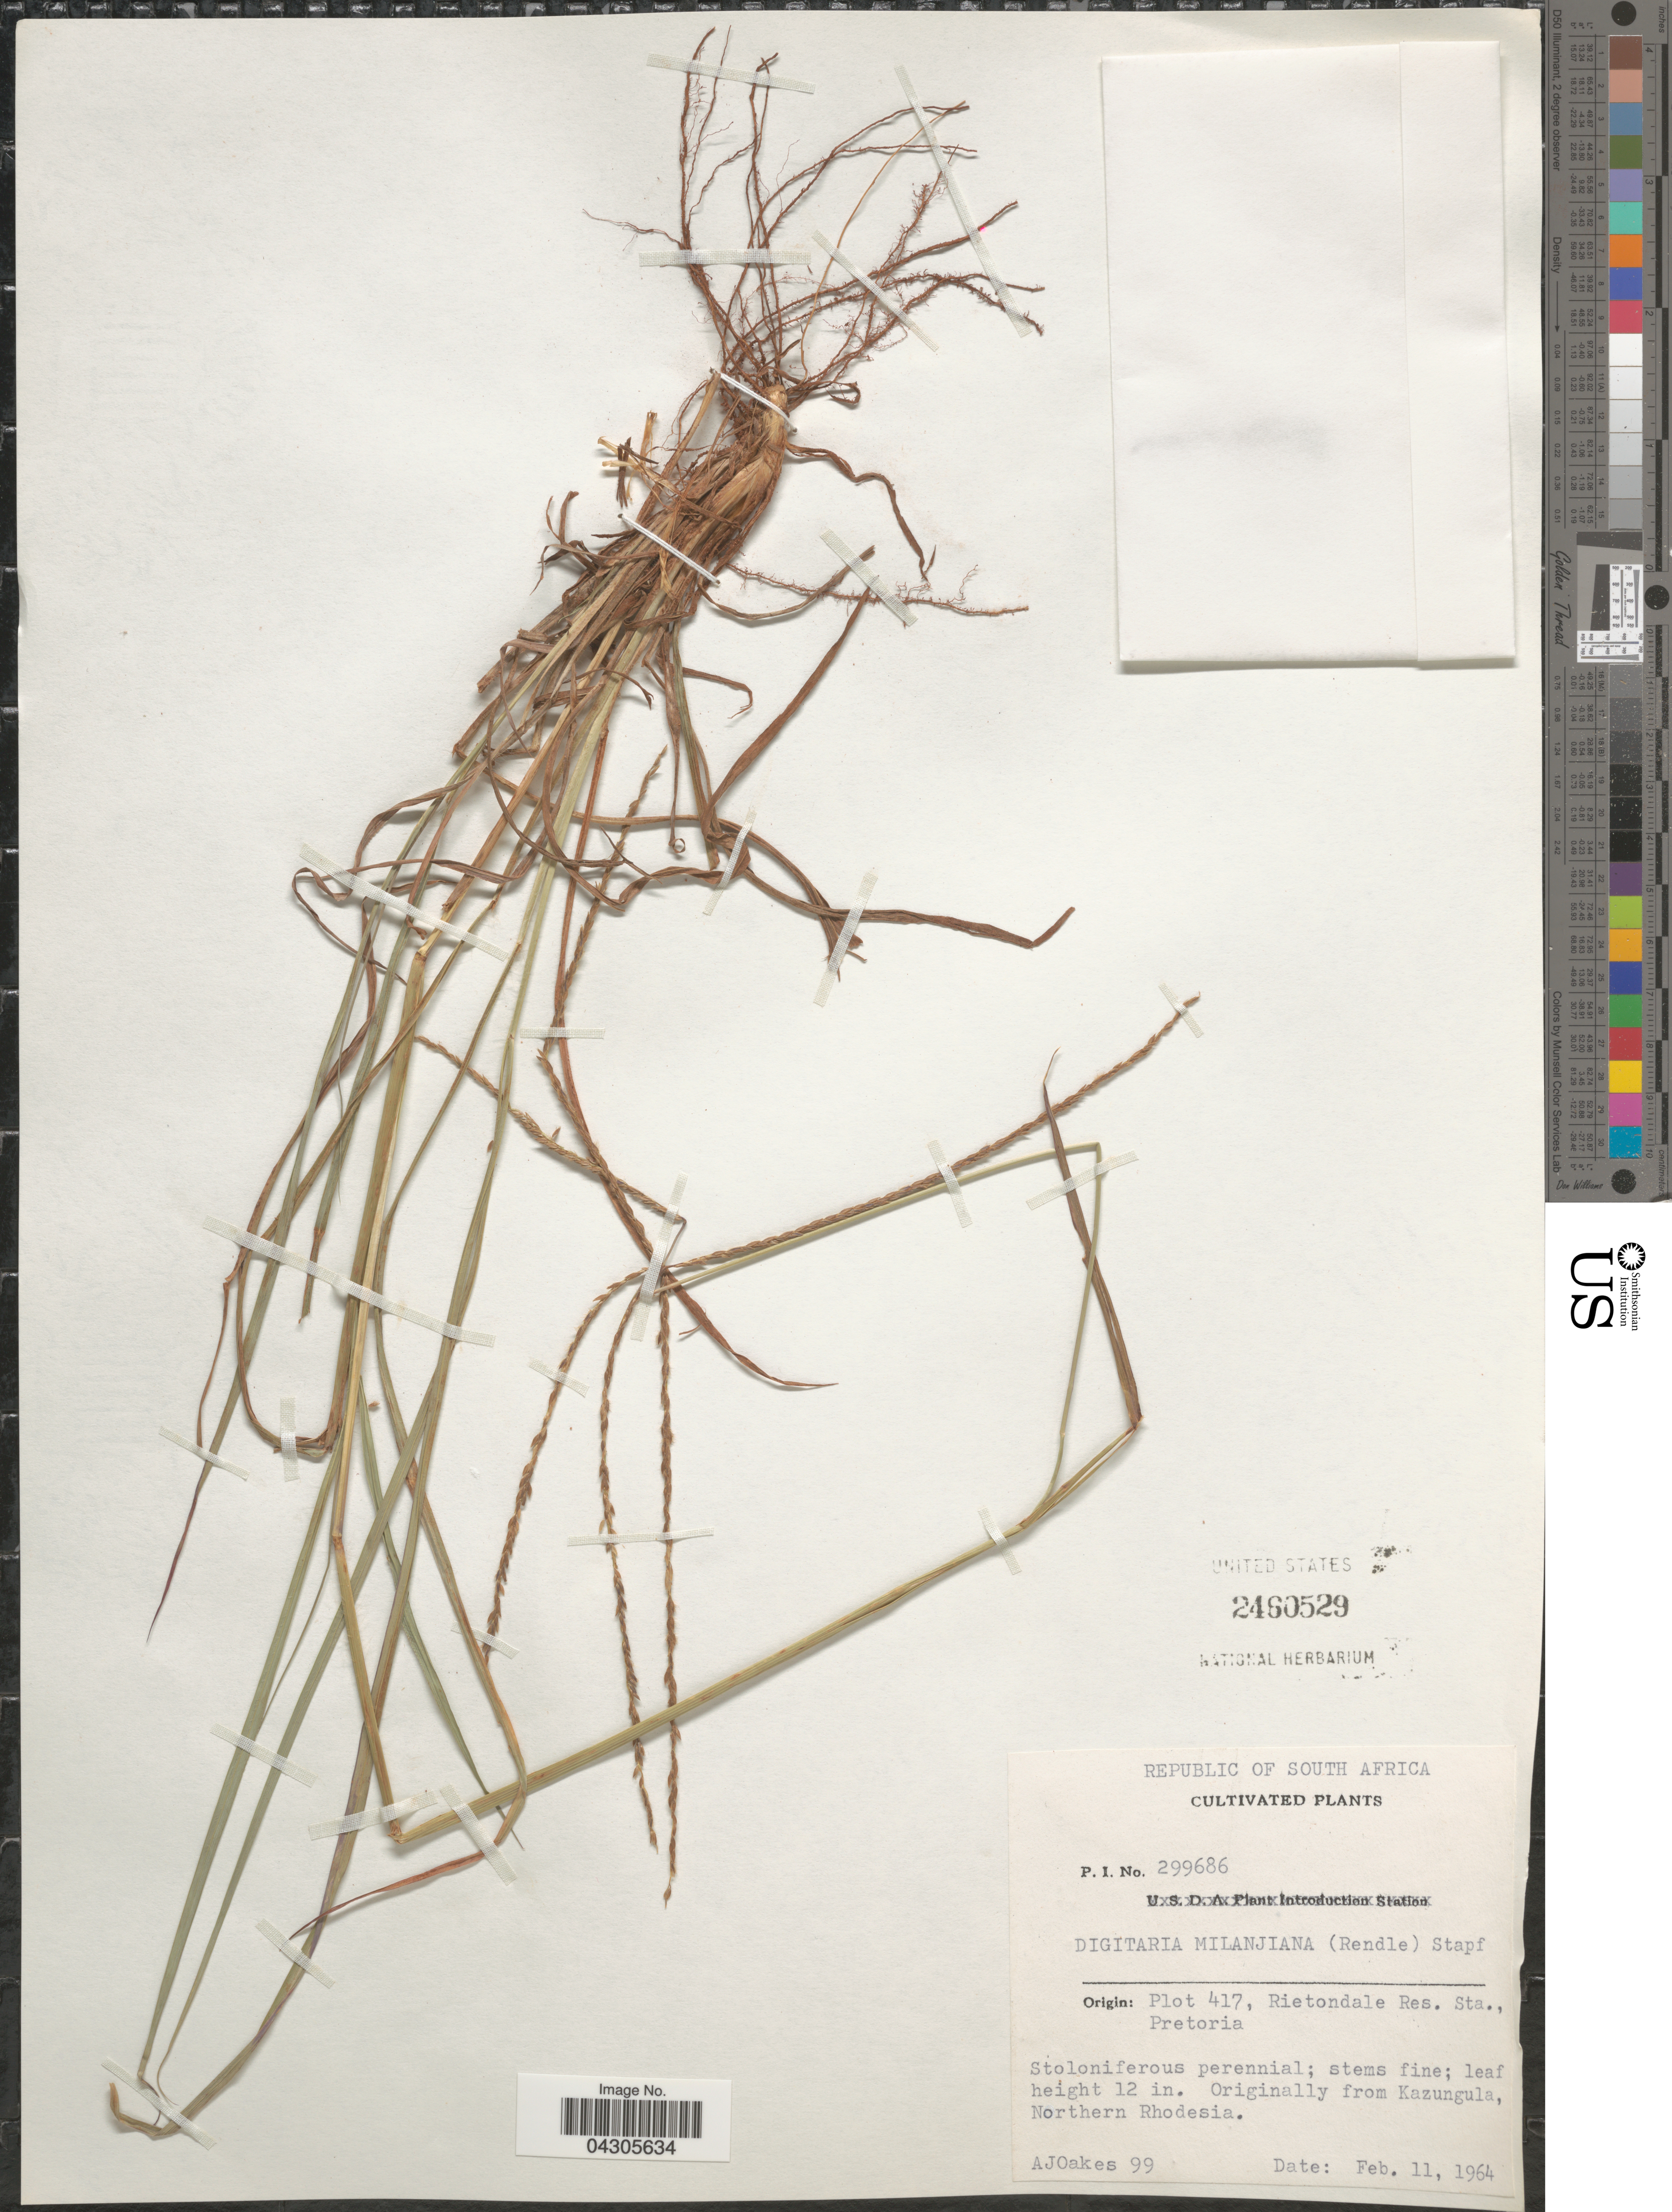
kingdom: Plantae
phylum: Tracheophyta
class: Liliopsida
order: Poales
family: Poaceae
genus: Digitaria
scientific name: Digitaria milanjiana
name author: (Rendle) Stapf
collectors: A. Oakes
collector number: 99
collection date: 1964-02-11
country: South Africa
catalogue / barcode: US 2460529